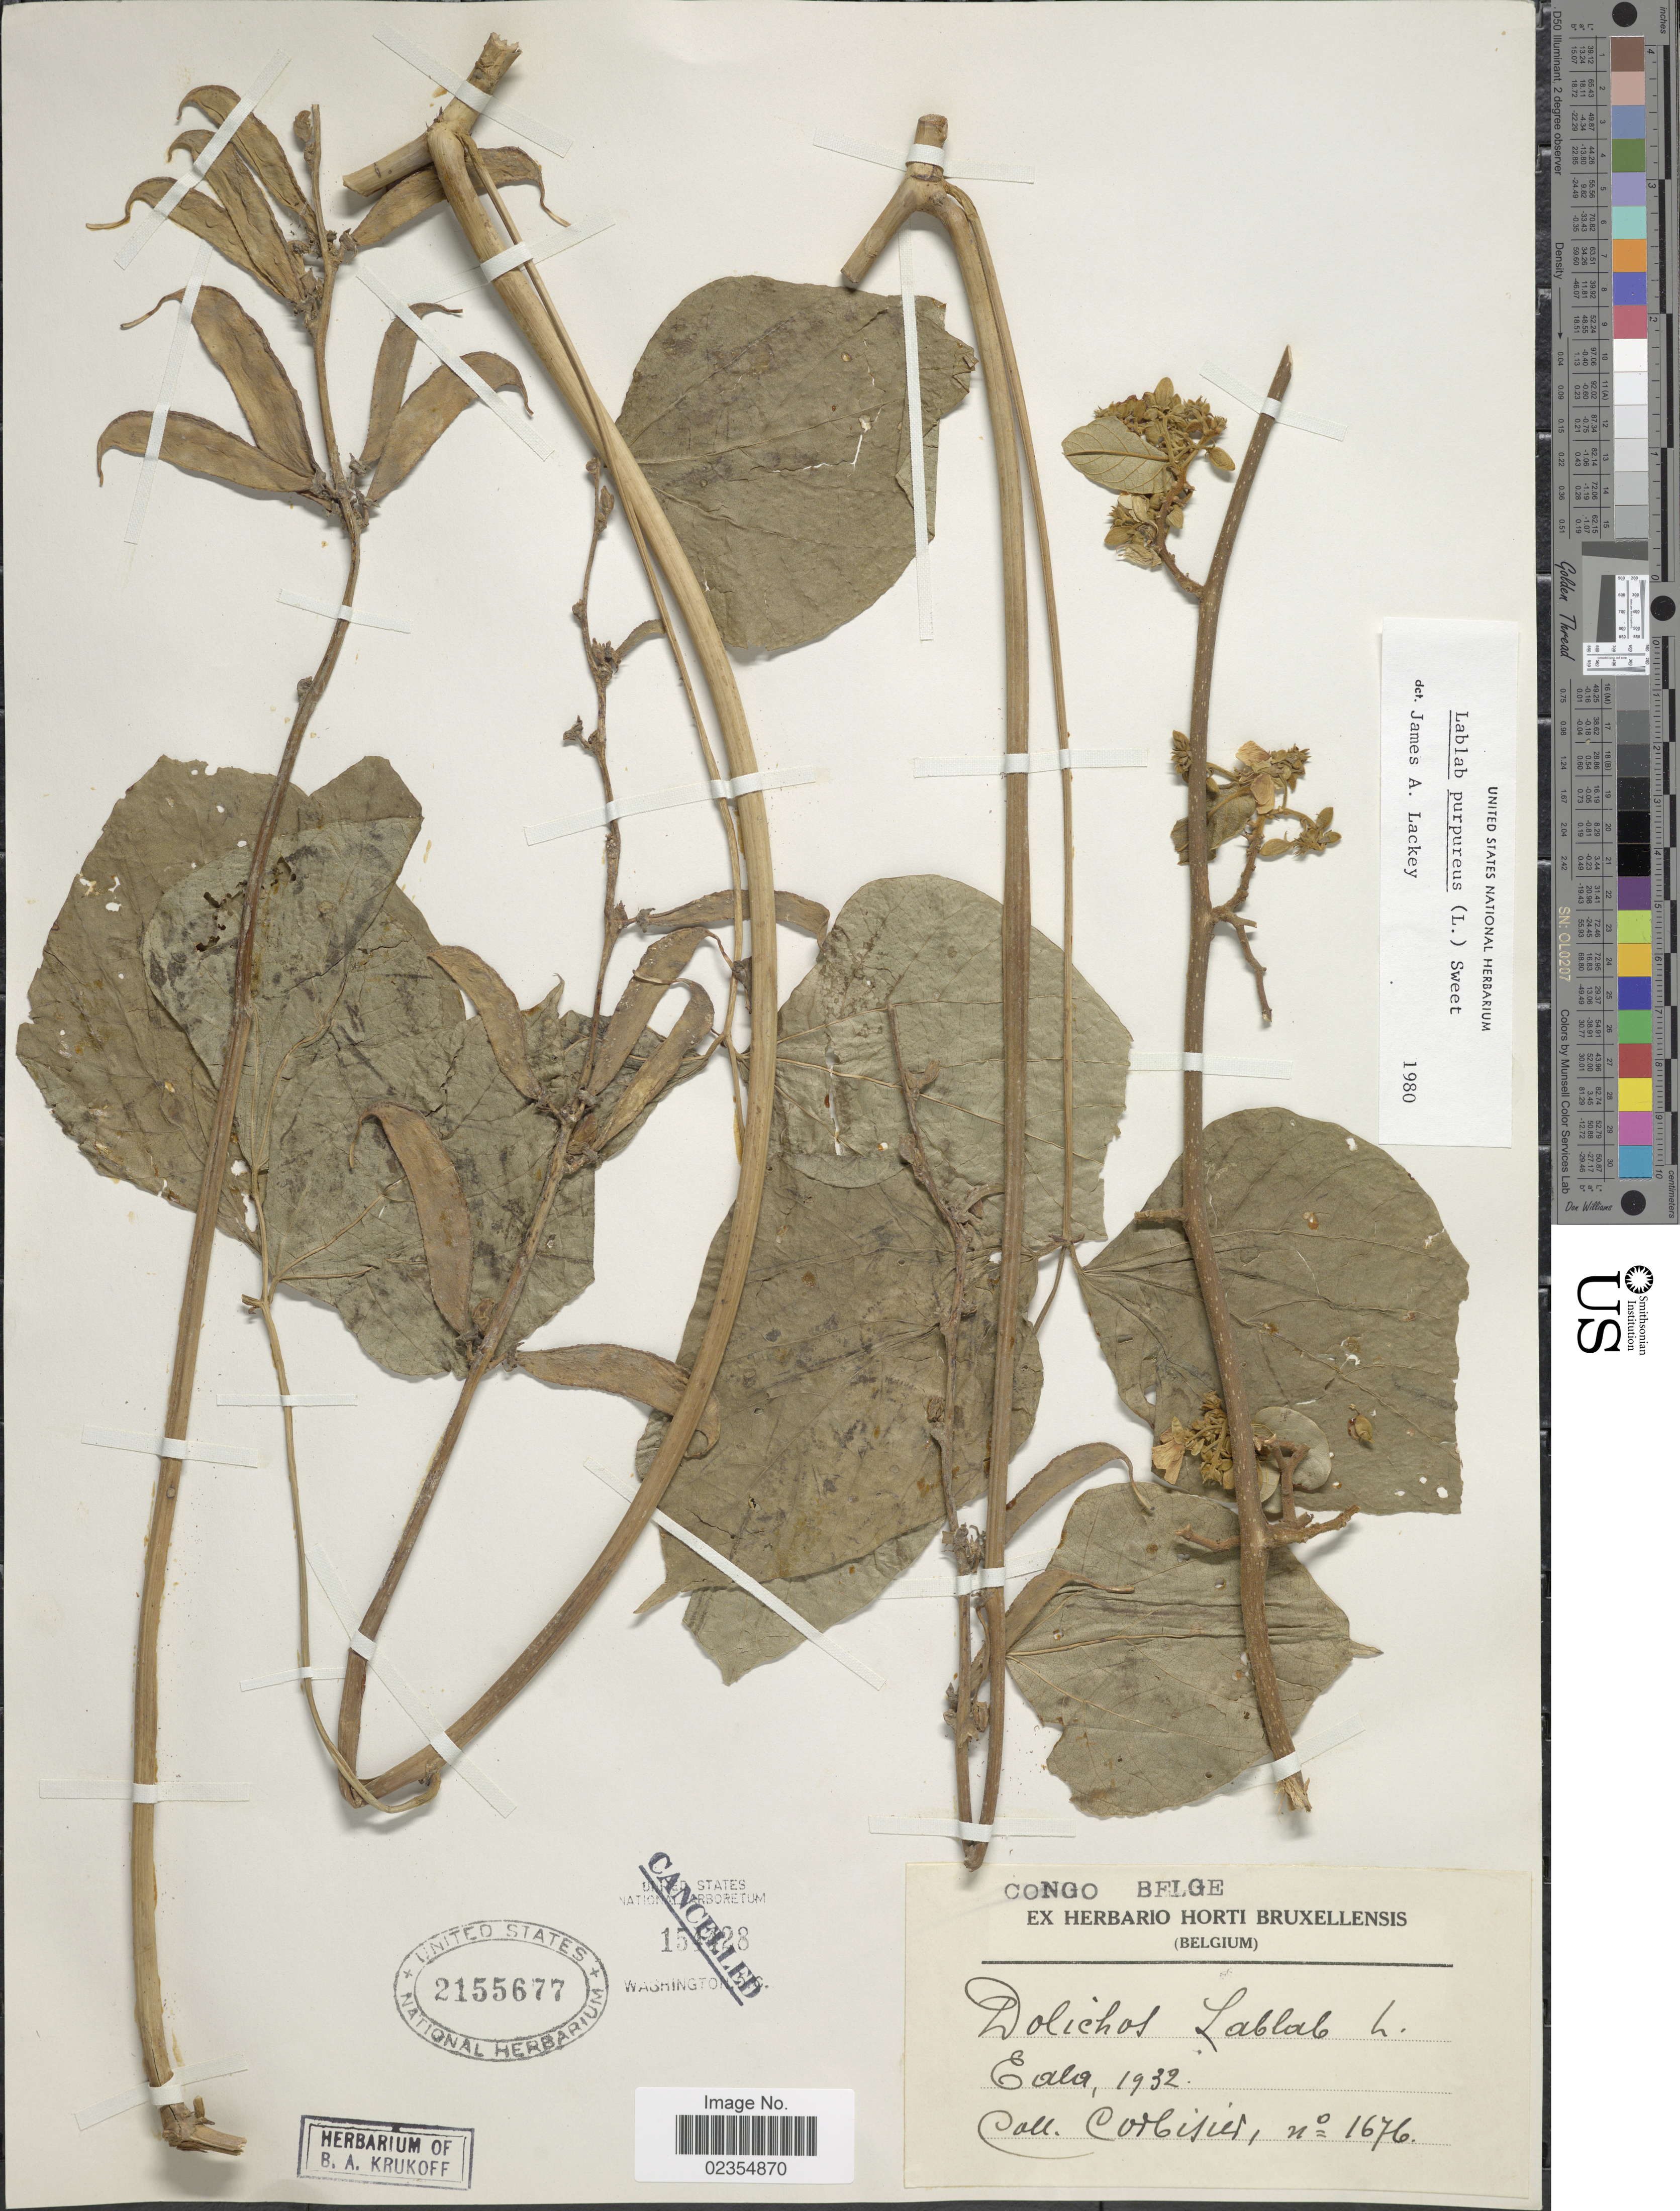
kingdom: Plantae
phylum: Tracheophyta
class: Magnoliopsida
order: Fabales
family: Fabaceae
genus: Lablab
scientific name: Lablab purpureus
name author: (L.) Sweet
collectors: -. Corbisier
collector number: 1676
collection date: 1932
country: Congo, Democratic Republic of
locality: Congo Belge, Eala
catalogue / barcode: US 2155677